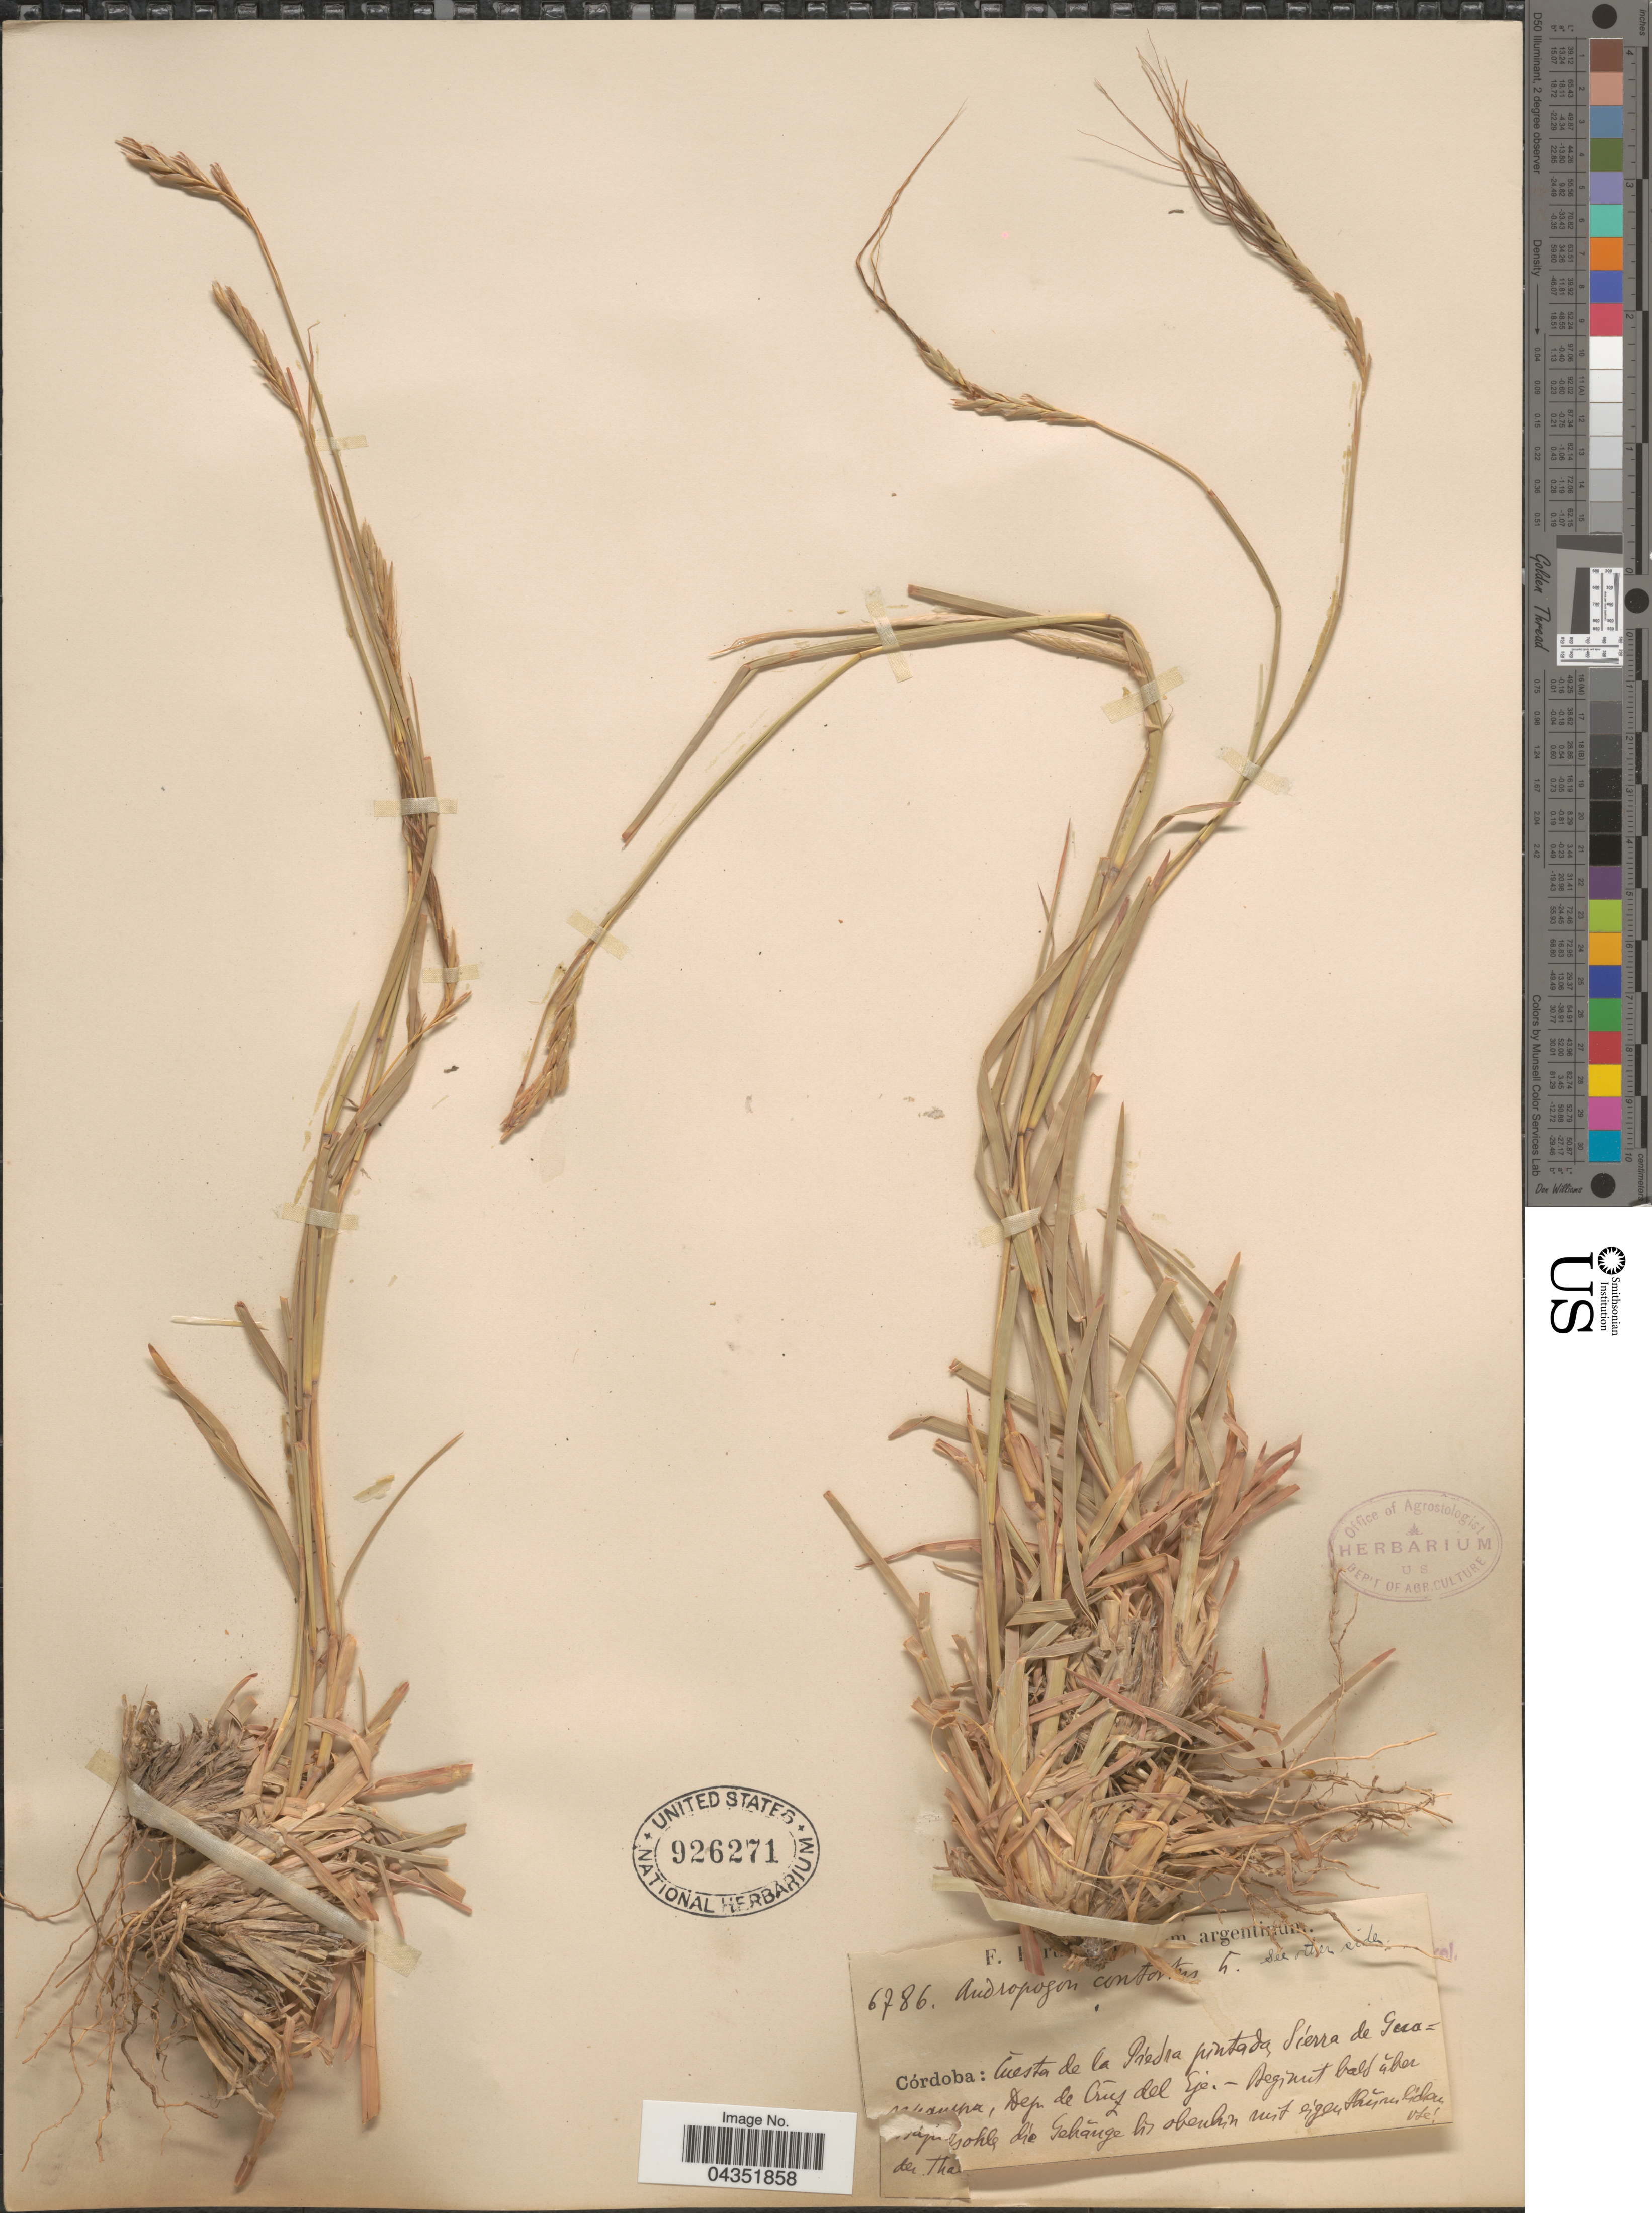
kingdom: Plantae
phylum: Tracheophyta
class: Liliopsida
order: Poales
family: Poaceae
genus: Heteropogon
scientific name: Heteropogon contortus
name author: (L.) P. Beauv. ex Roem. & Schult.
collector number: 6786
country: Argentina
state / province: Cordoba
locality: Córdoba: Cuesta de la Piedra pintada Sierra de Guasachuca, Dep. de Cruz del Eje.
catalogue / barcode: US 926271